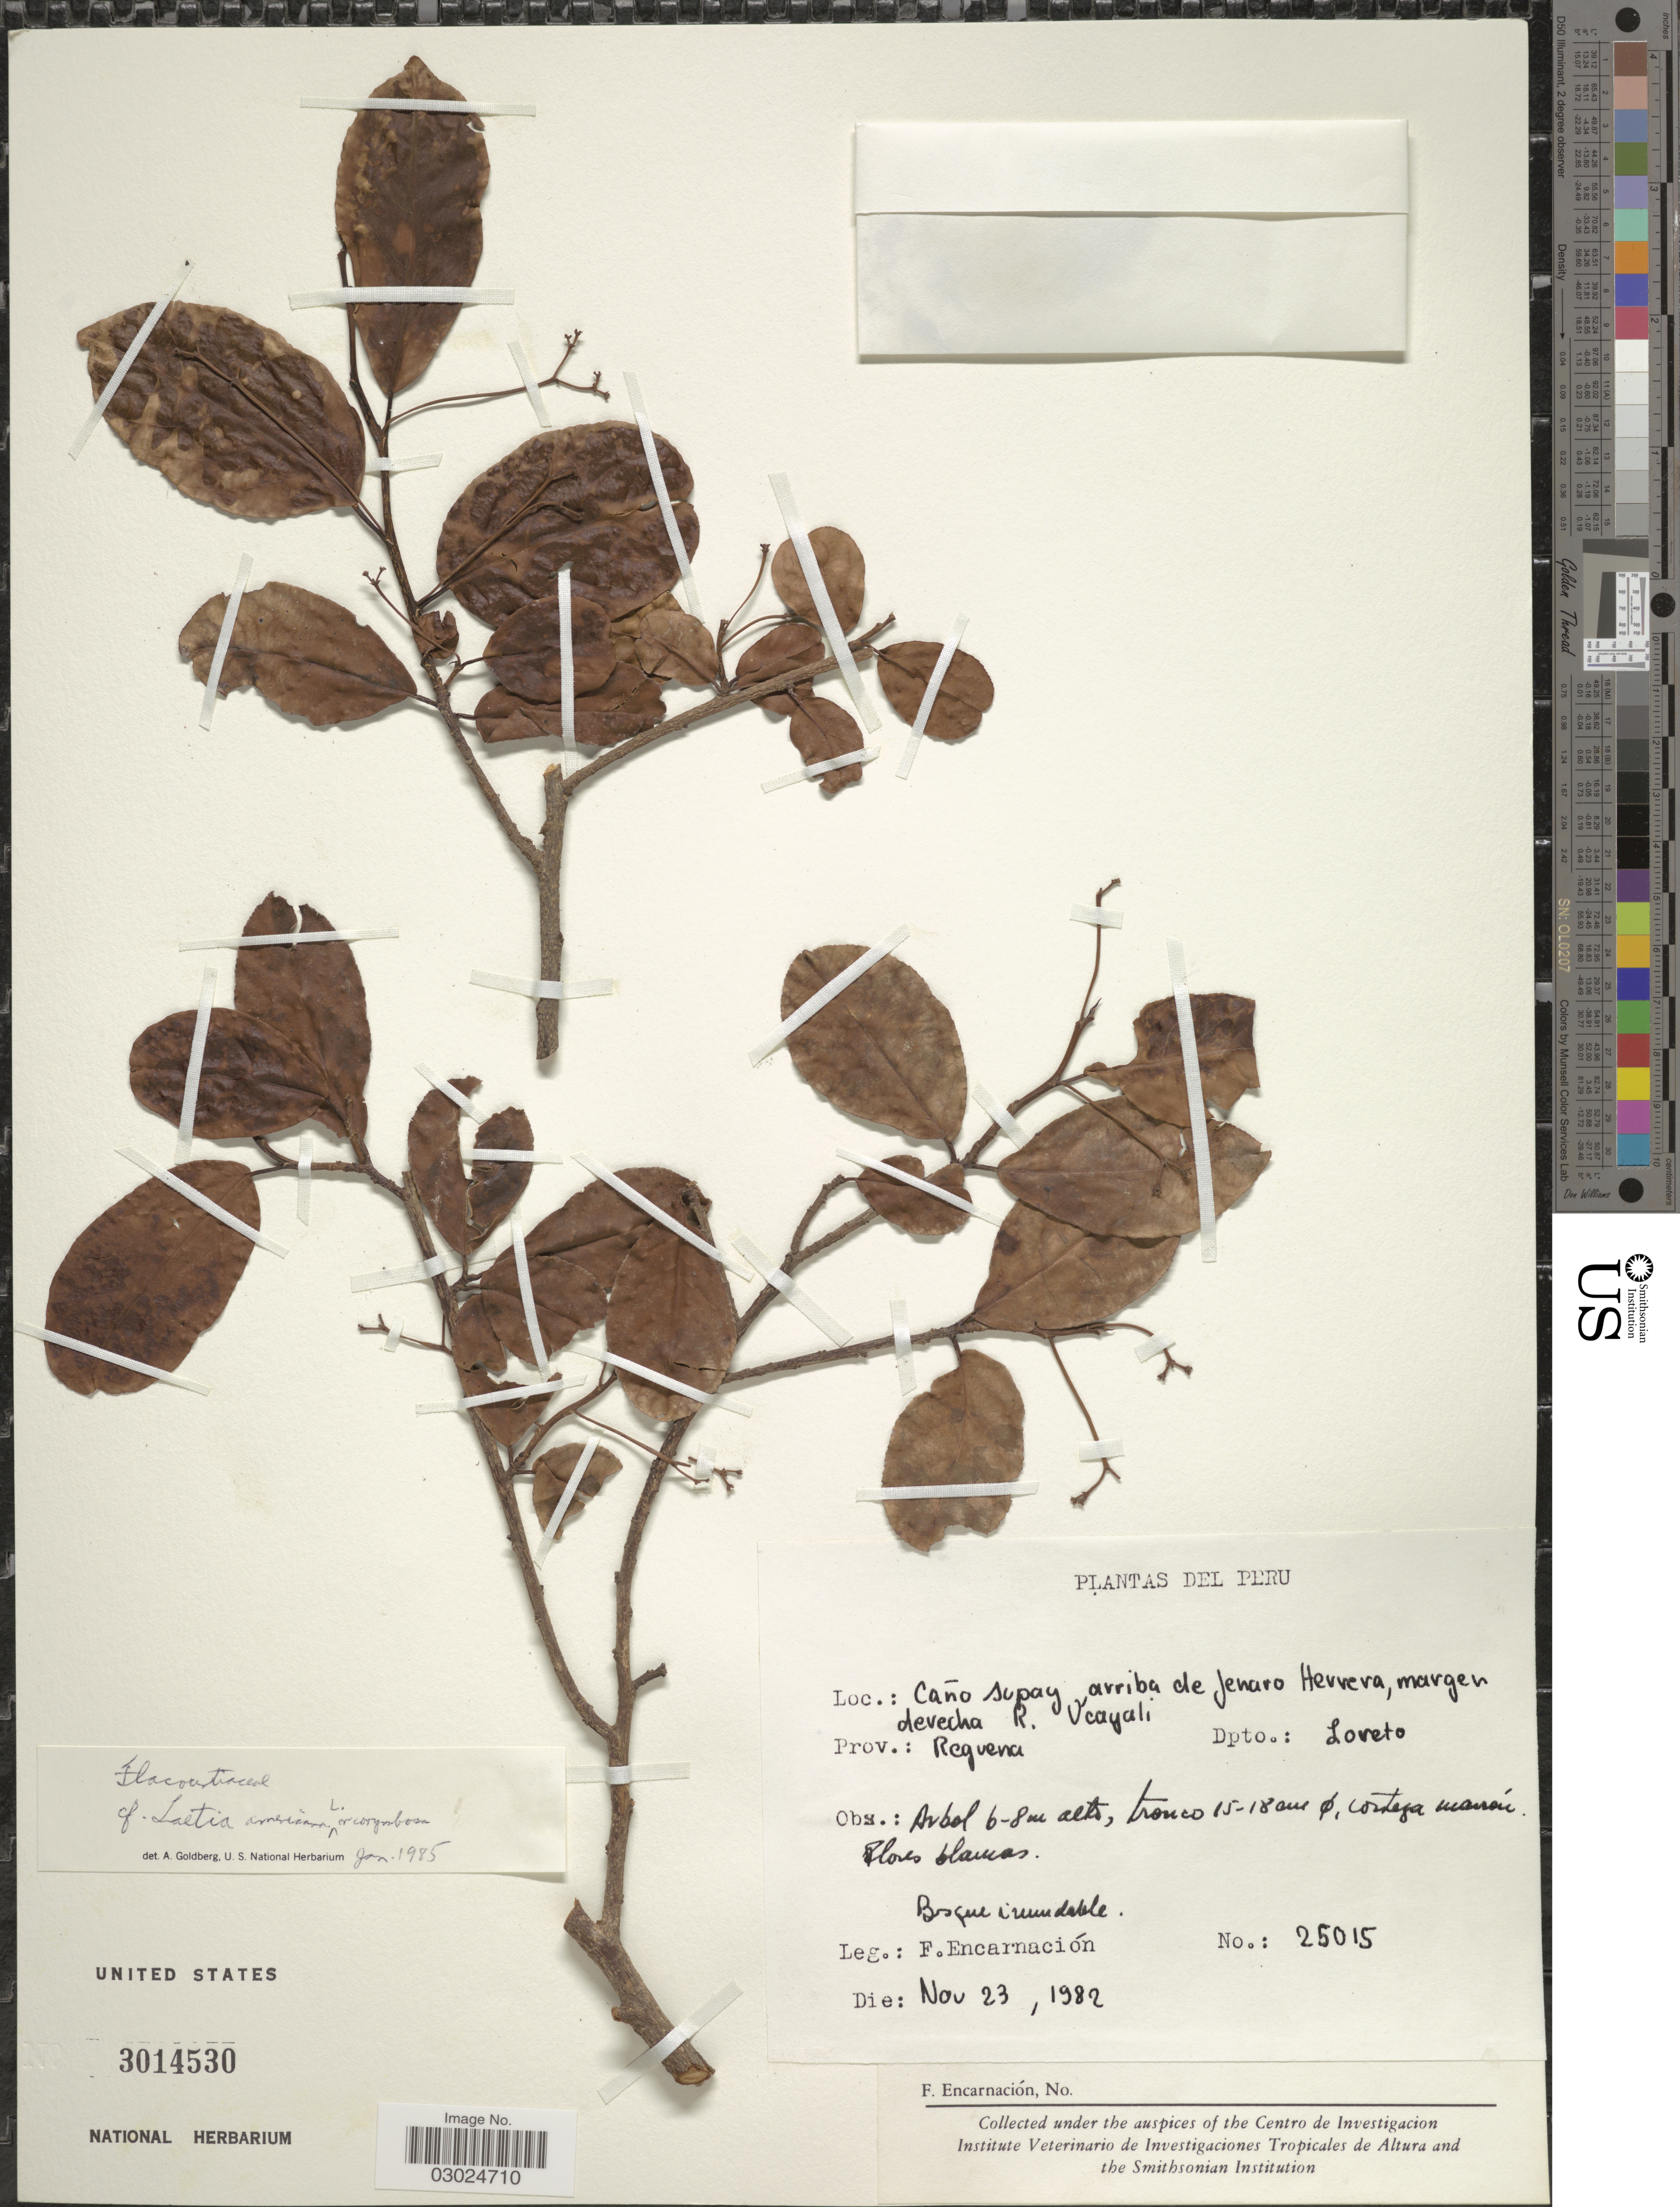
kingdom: Plantae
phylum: Tracheophyta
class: Magnoliopsida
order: Malpighiales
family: Salicaceae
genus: Laetia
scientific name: Laetia americana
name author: L.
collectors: F. Encarnación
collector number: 25015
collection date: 1982-11-23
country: Peru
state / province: Loreto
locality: Caño Supag, arriba de Jenaro Heuvera, margen derecha R. Ucayali, Prov. Requena, Dpto. Loreto.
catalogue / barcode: US 3014530